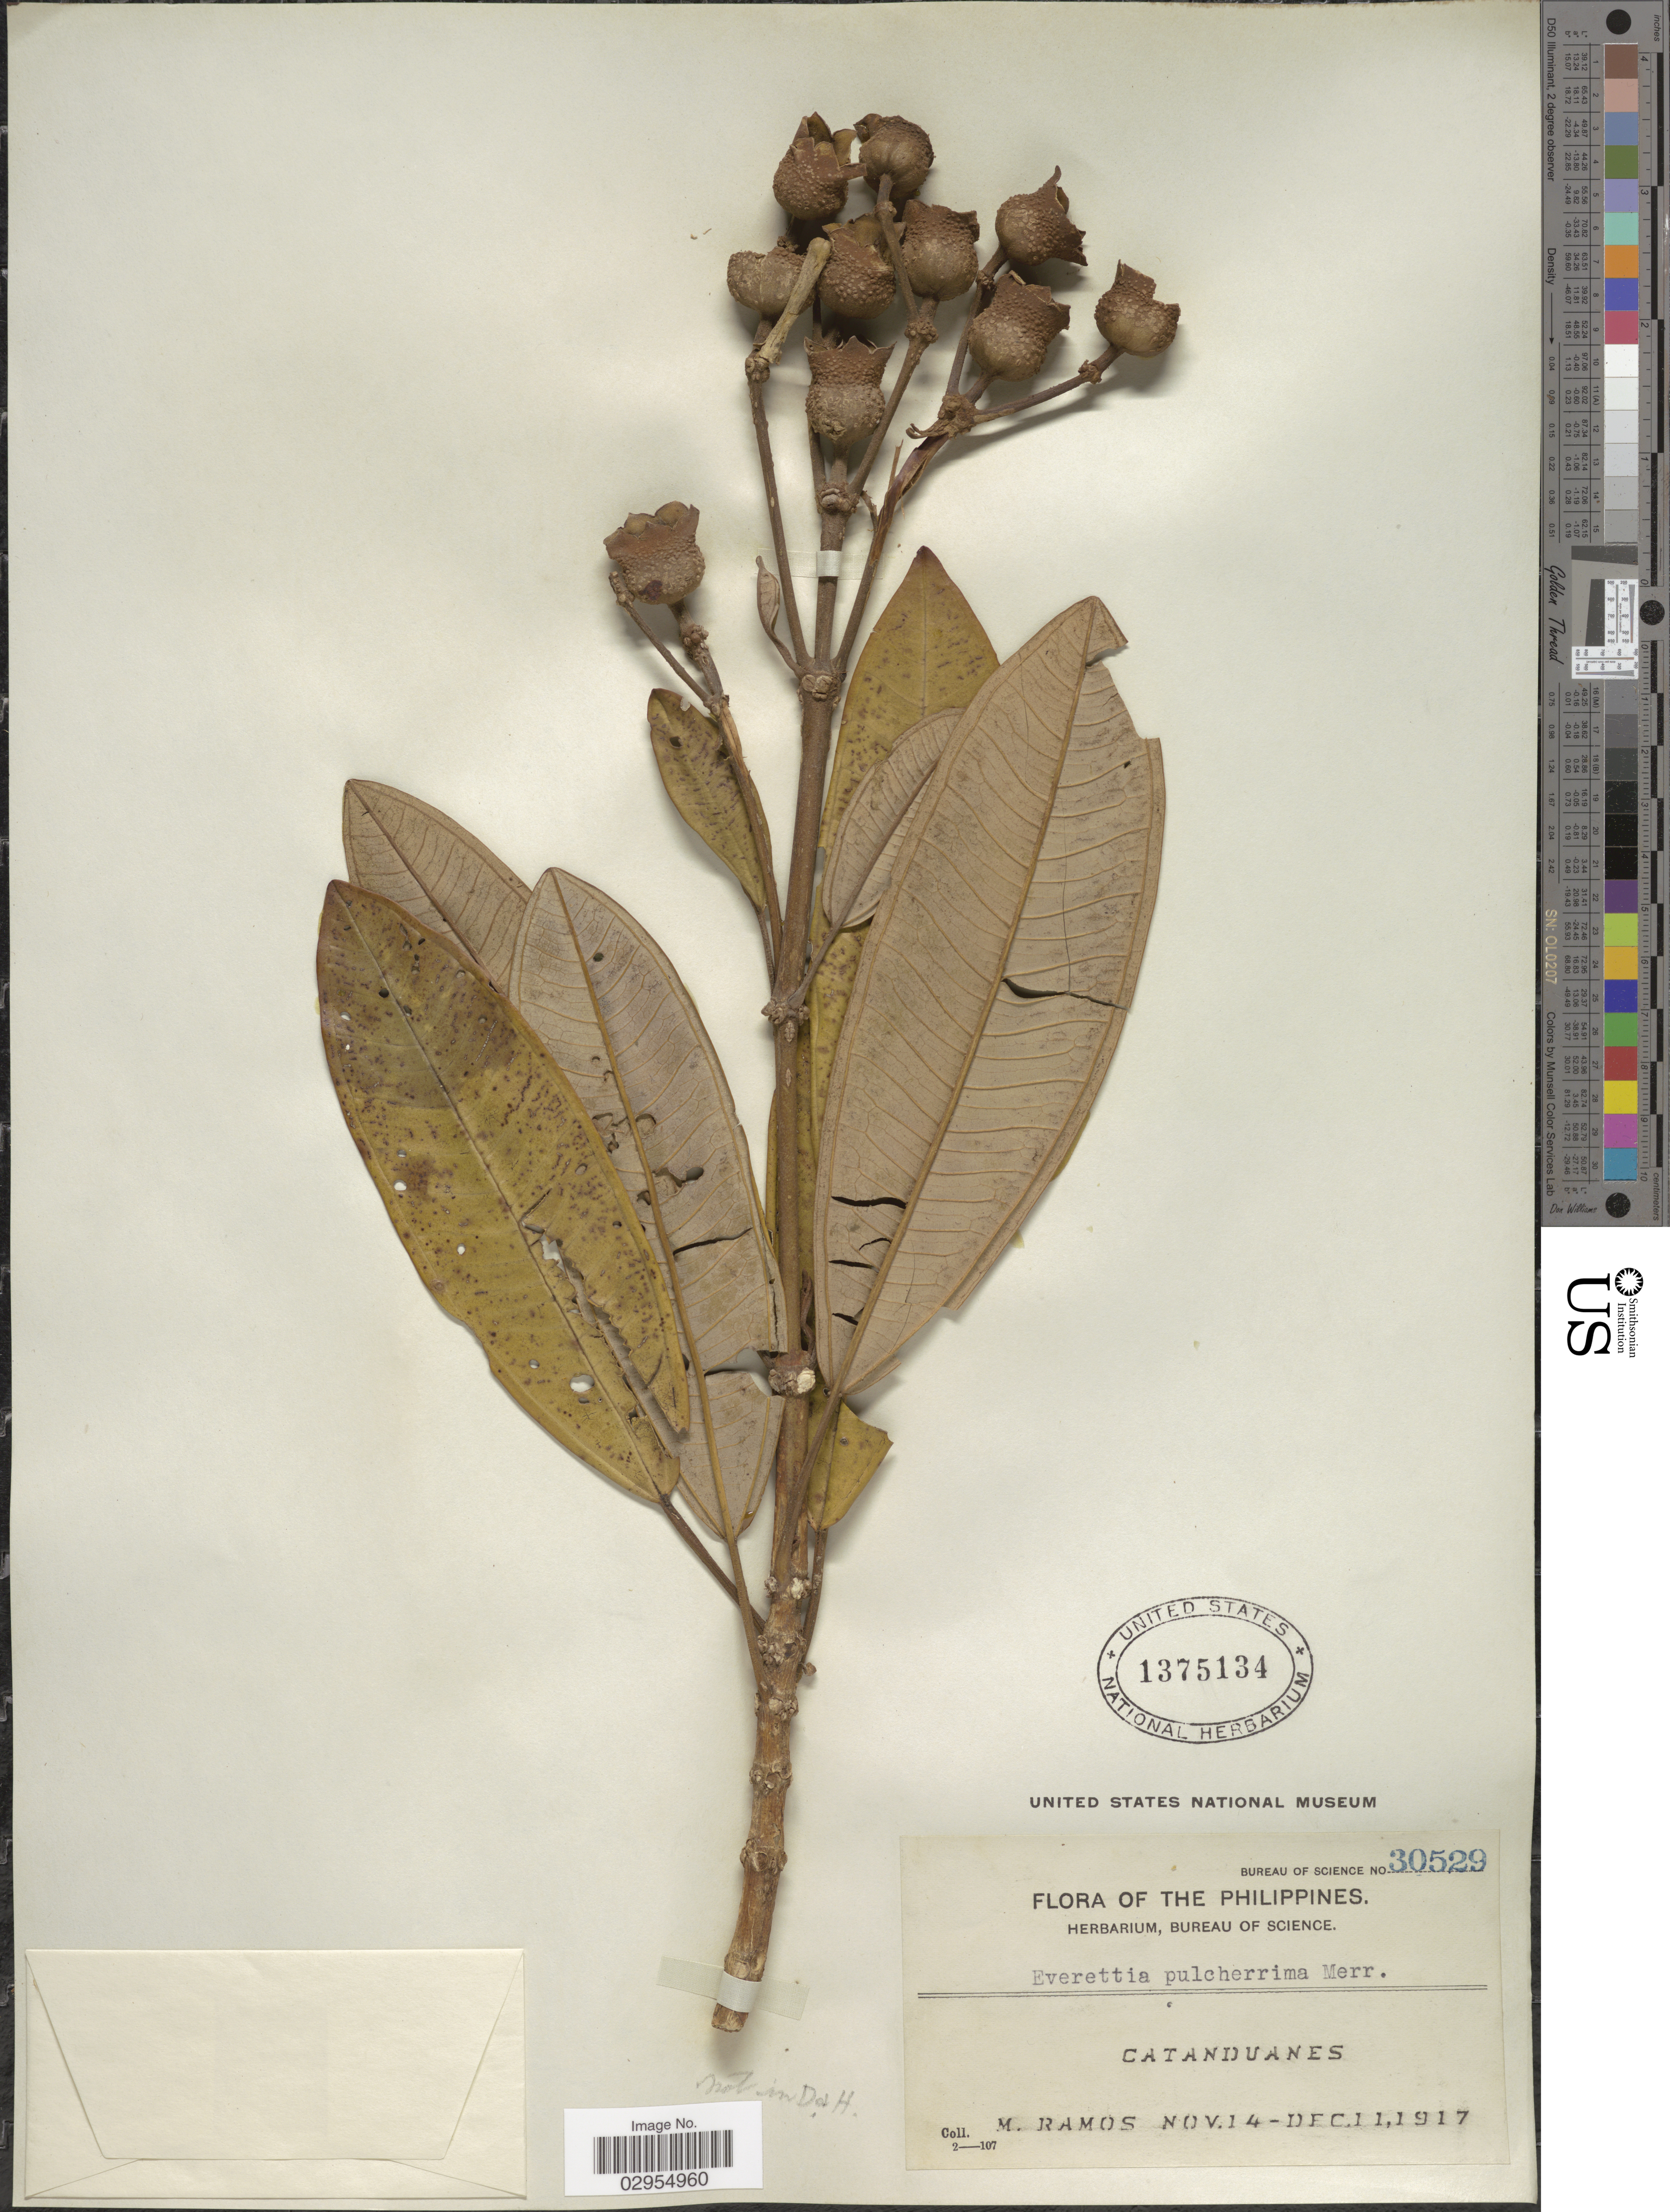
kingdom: Plantae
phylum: Tracheophyta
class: Magnoliopsida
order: Myrtales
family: Melastomataceae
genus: Beccarianthus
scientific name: Beccarianthus pulcherrimus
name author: (Merr.) J.F. Maxwell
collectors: M. Ramos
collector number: Bureau of Science 30529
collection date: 1917-11-14/1917-12-11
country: Philippines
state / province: Bicol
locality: Catanduanes.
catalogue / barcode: US 1375134